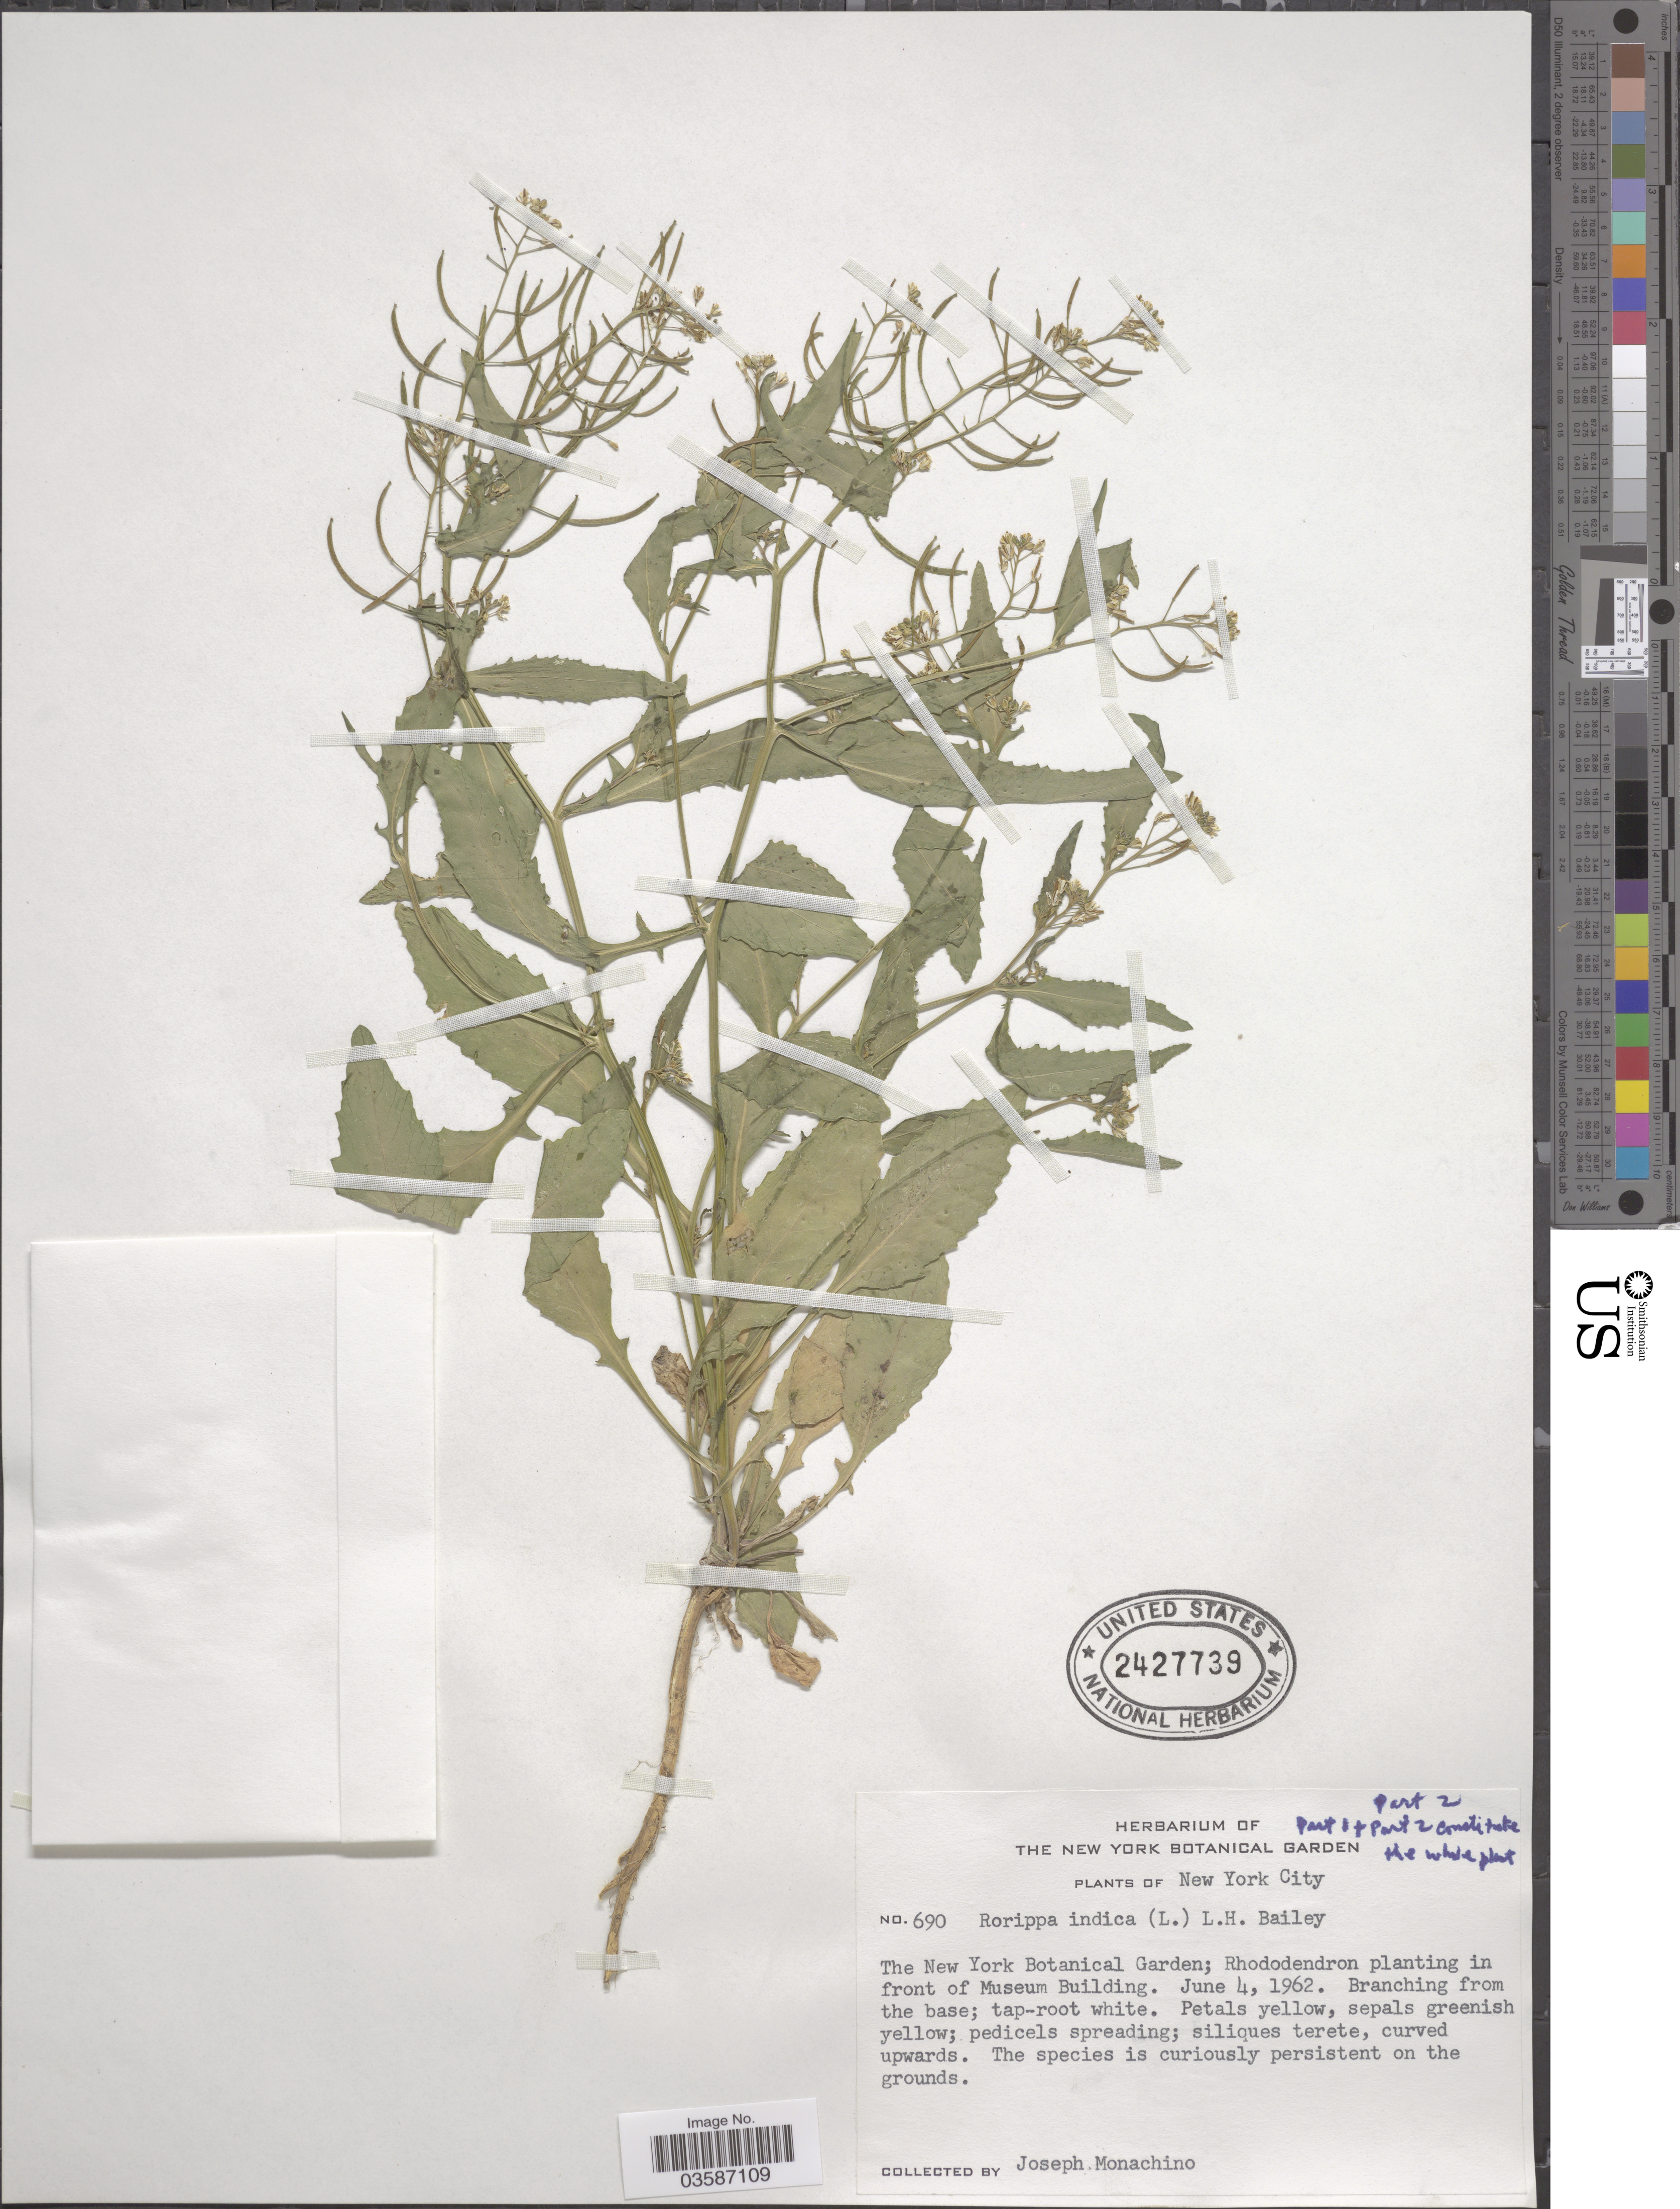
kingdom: Plantae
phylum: Tracheophyta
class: Magnoliopsida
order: Brassicales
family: Brassicaceae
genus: Rorippa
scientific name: Rorippa indica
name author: (L.) Hiern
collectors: J. V. Monachino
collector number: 690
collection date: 1962-06-04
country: United States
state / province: New York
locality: New York City. The New York Botanical Garden. In front of Museum Building.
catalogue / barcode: US 2427739